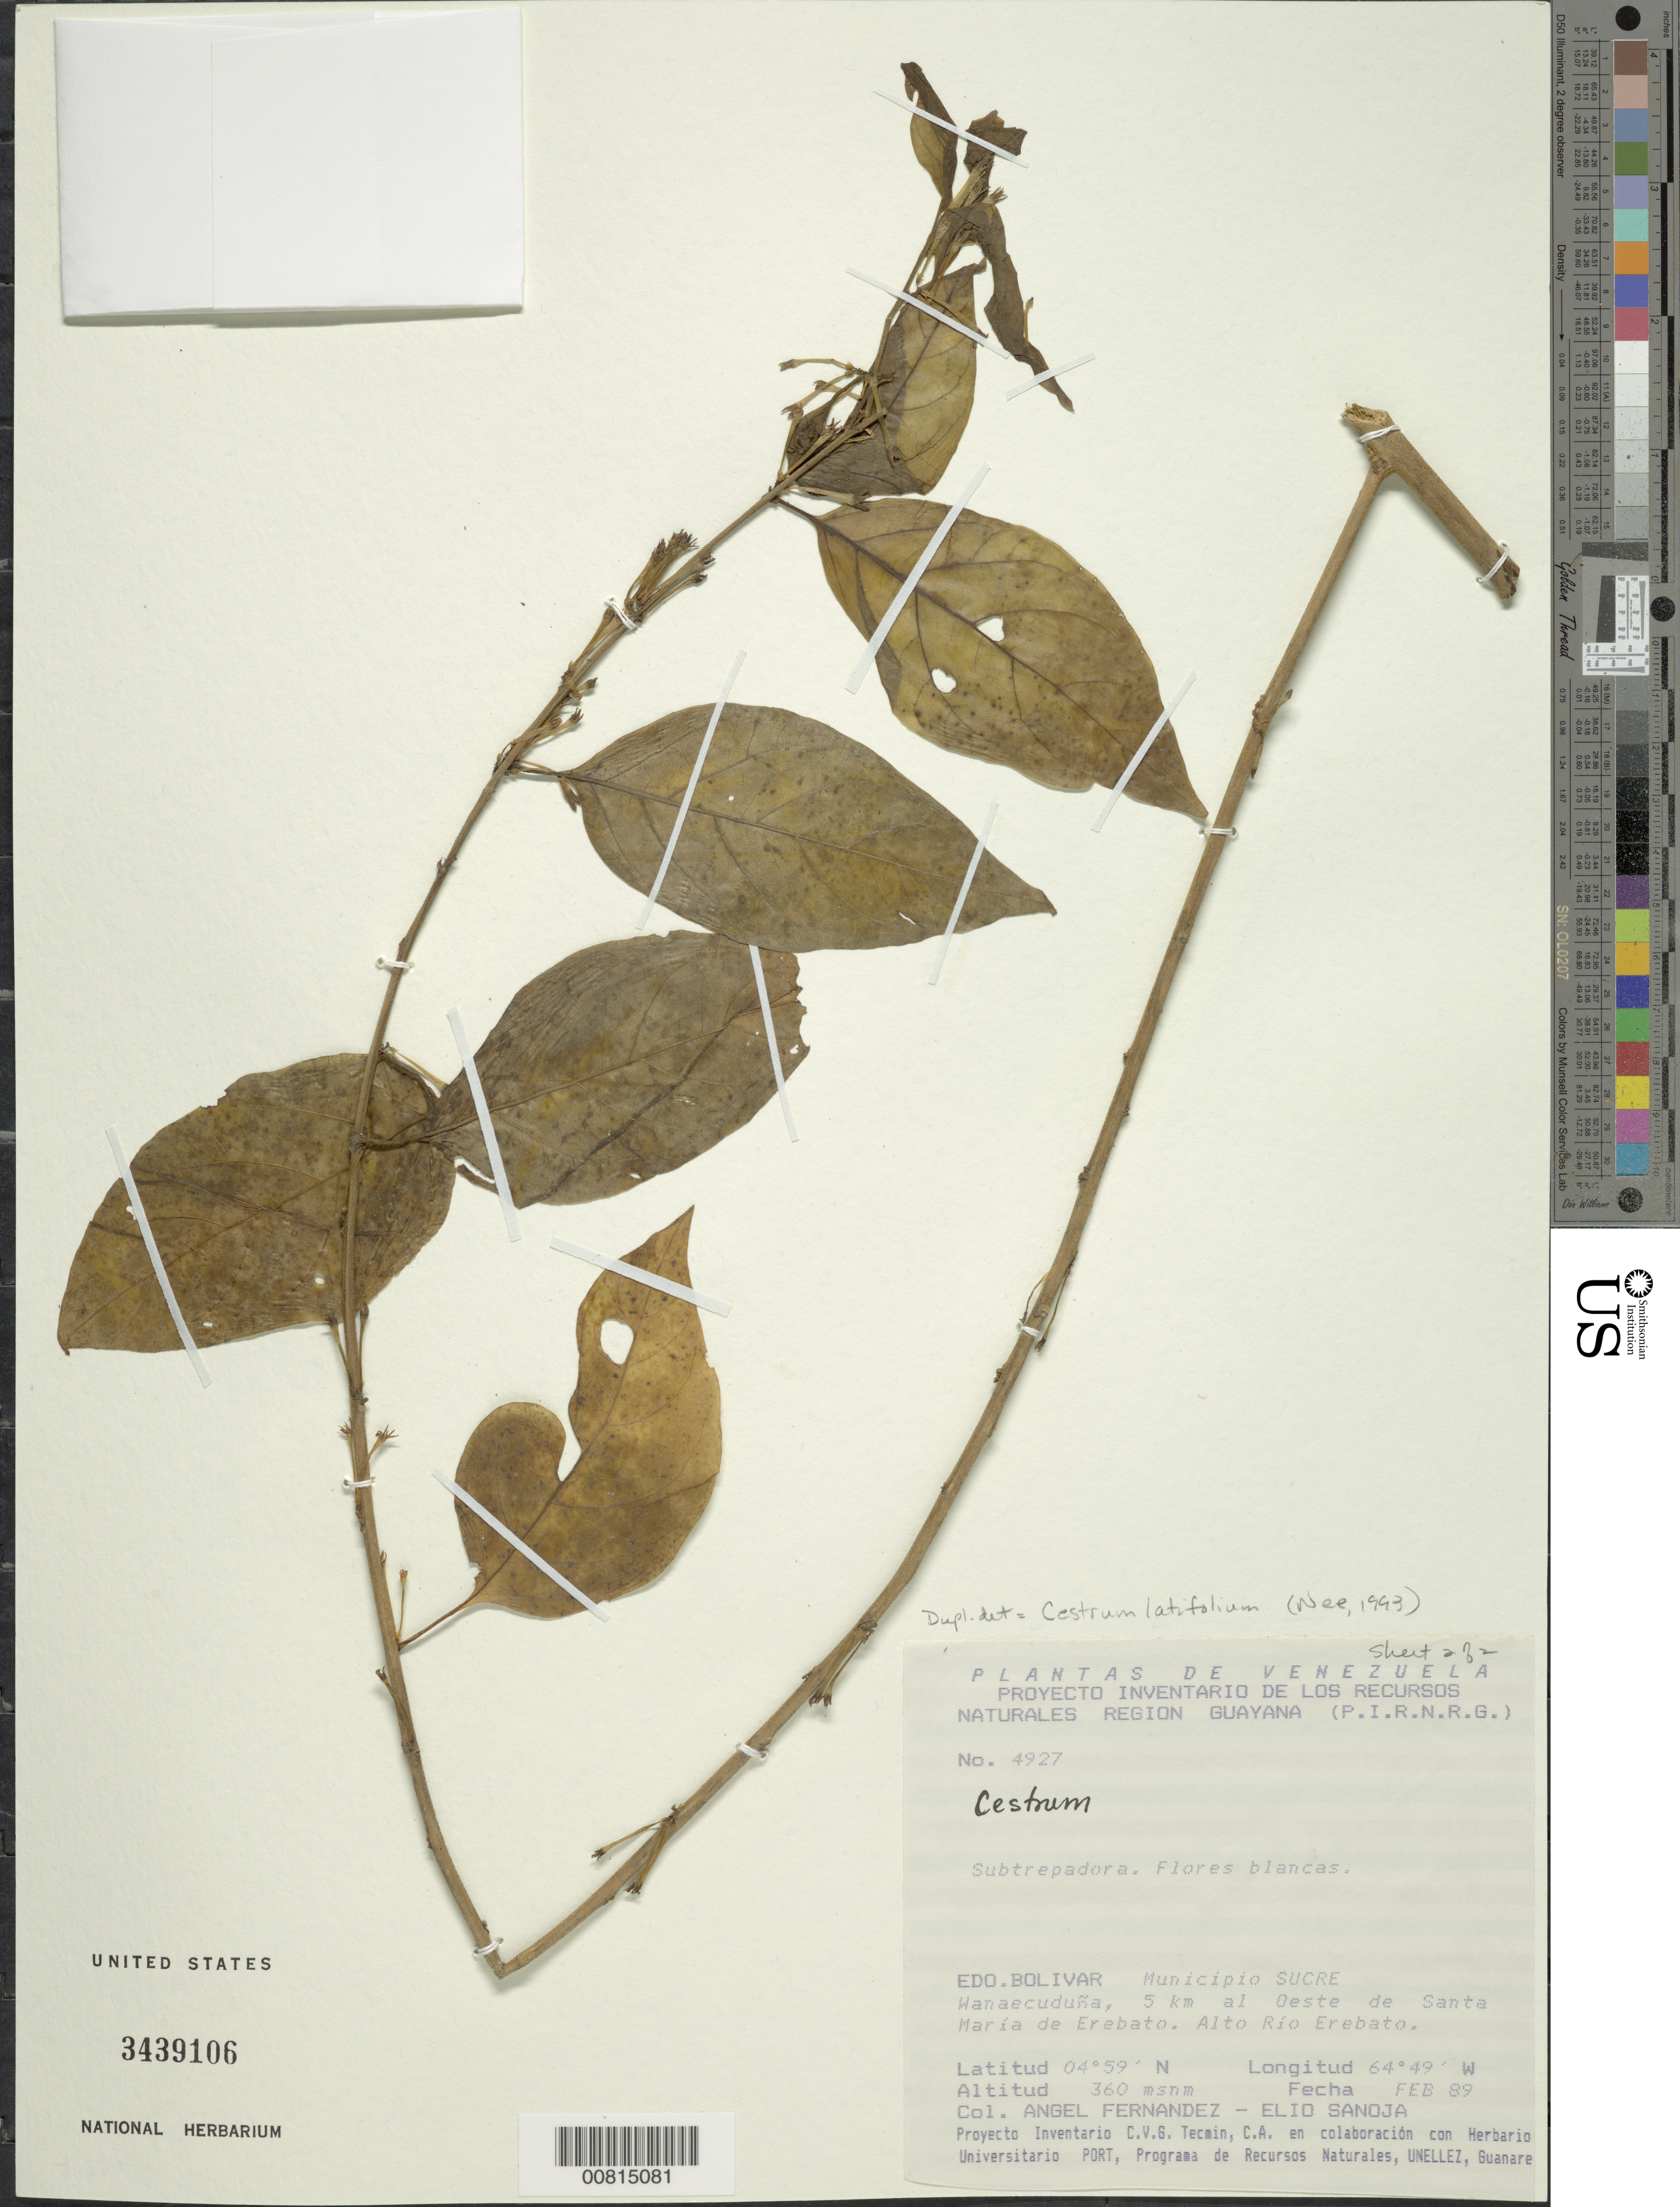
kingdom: Plantae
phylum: Tracheophyta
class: Magnoliopsida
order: Solanales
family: Solanaceae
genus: Cestrum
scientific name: Cestrum latifolium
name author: Lam.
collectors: Á. Fernández & E. Sanoja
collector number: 4927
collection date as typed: Transcribed d/m/y: /2/89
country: Venezuela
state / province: Bolivar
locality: Municipio Sucre. Wanaecuduña, 5 km al Oeste de Santa María de Erebato. Alto Rio Erebato.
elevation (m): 360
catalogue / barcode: US 3439106